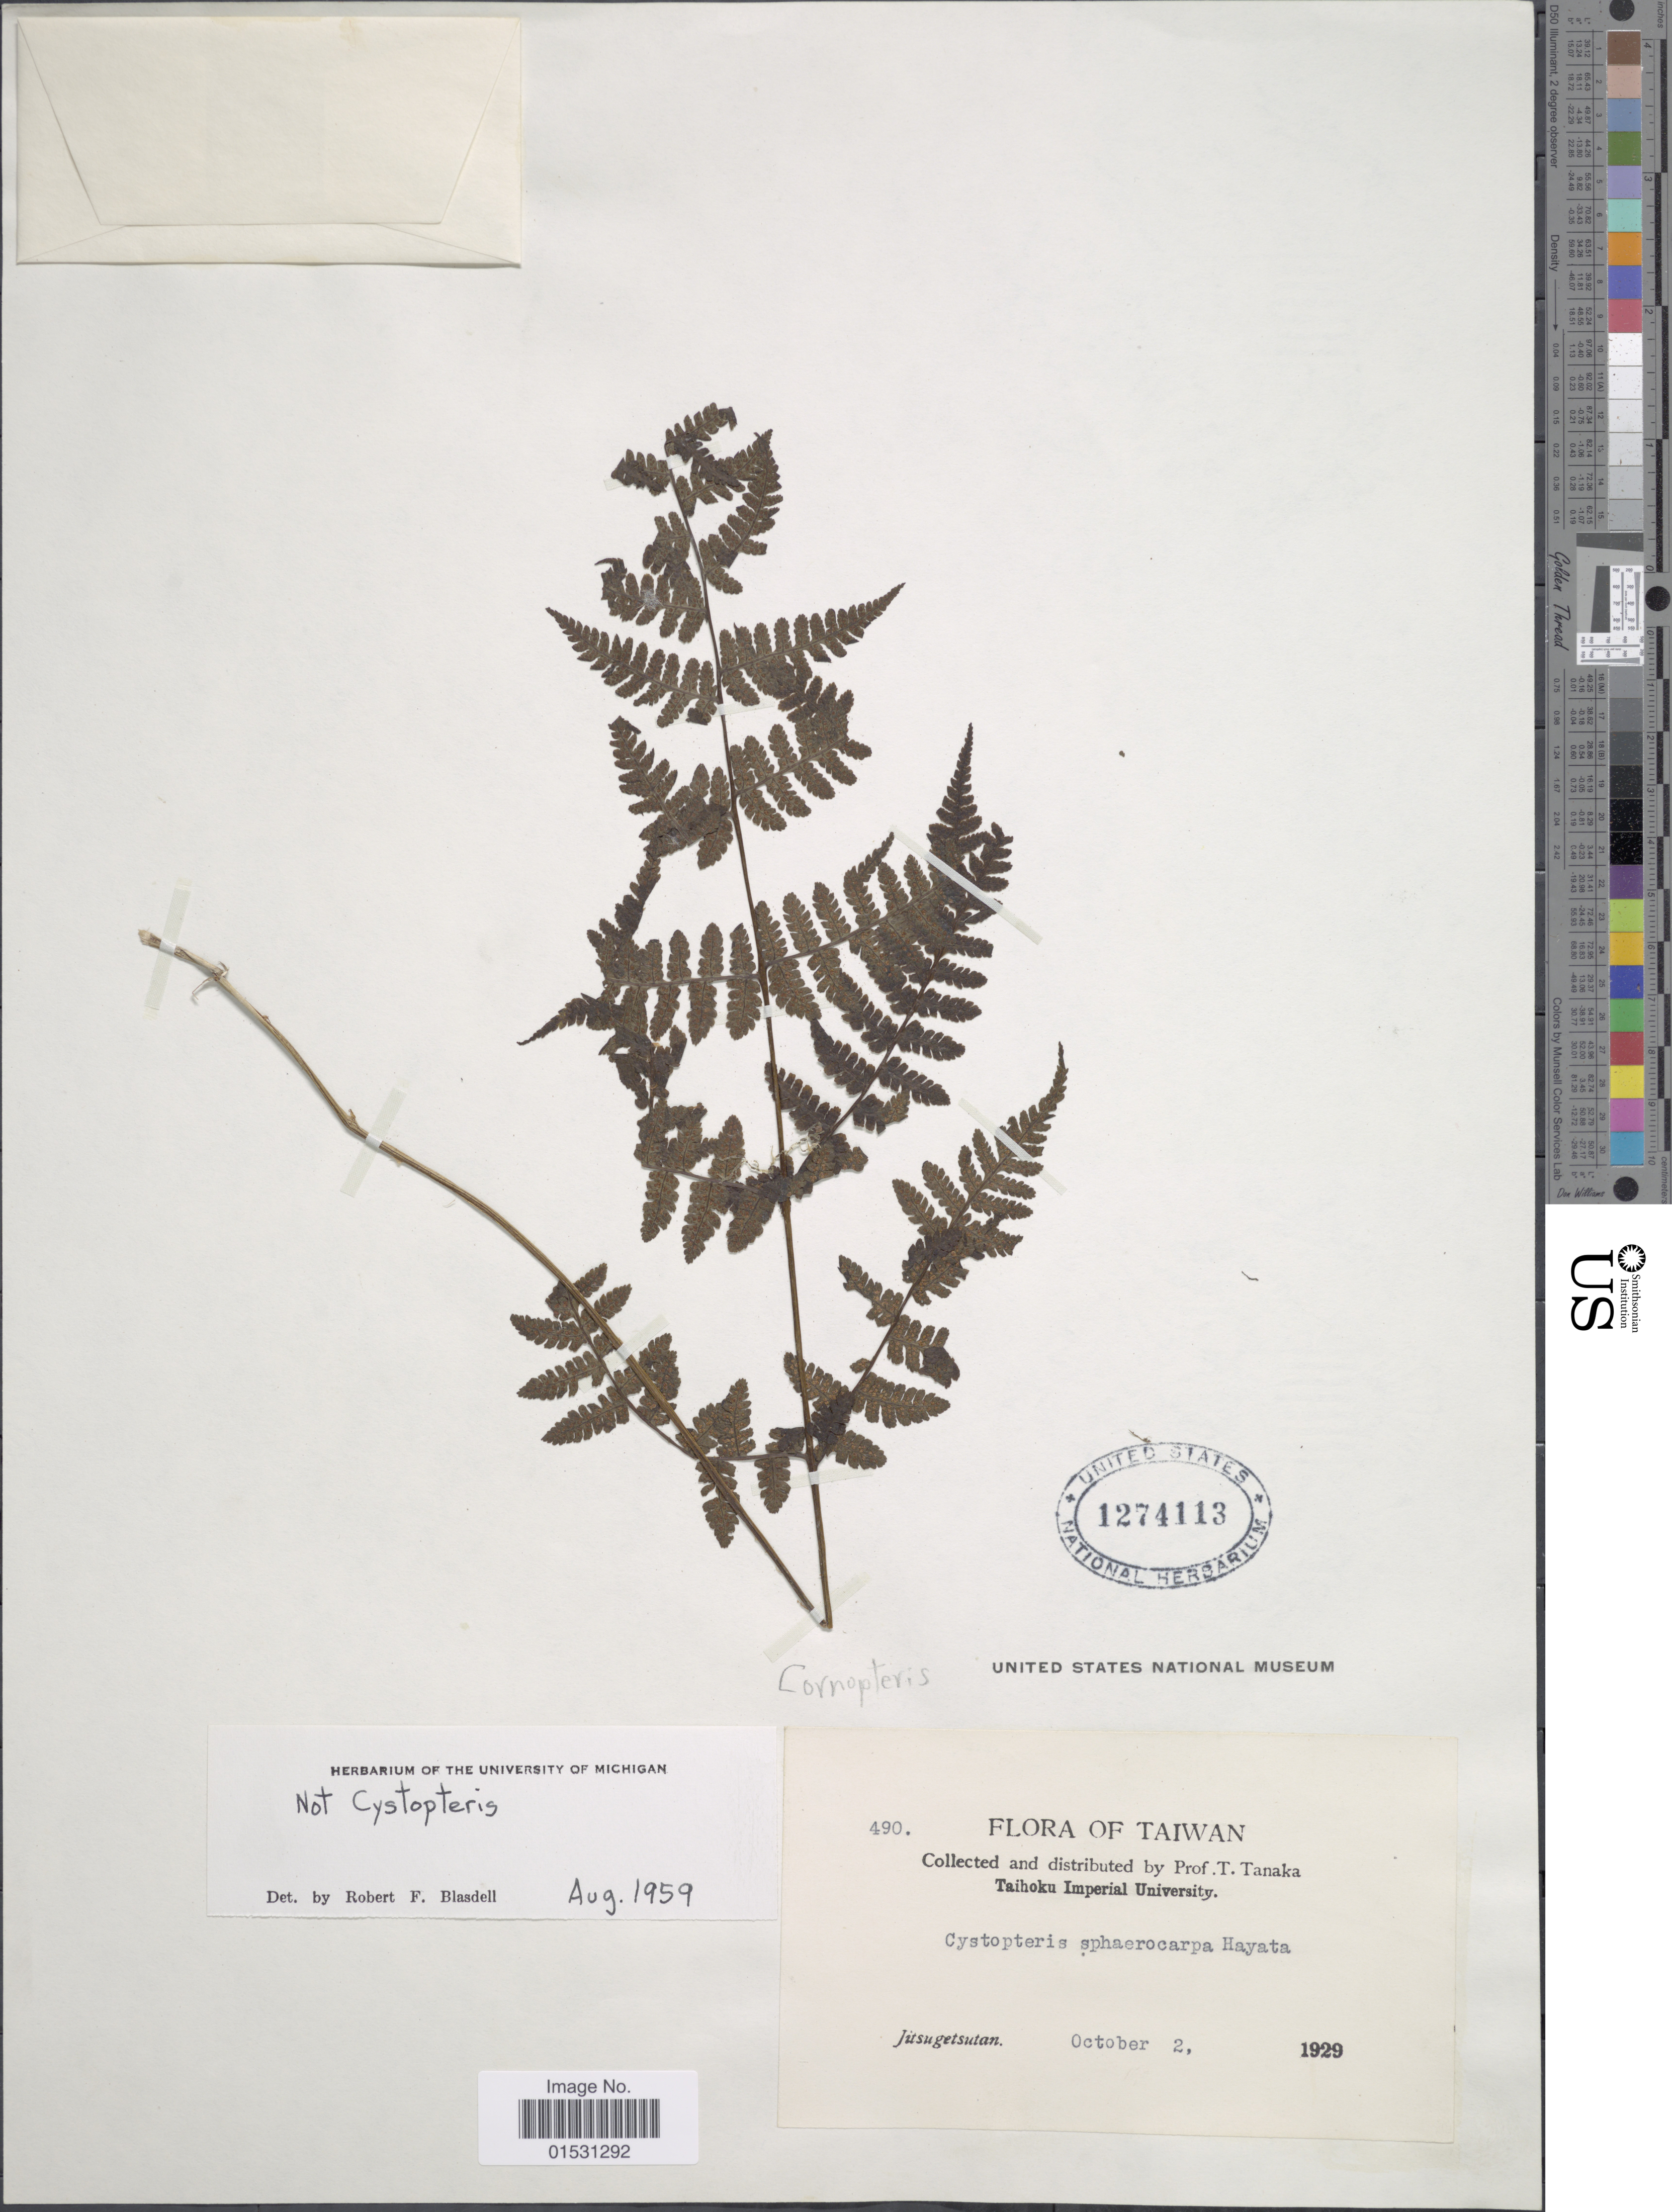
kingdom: Plantae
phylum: Tracheophyta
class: Polypodiopsida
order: Polypodiales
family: Athyriaceae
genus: Athyrium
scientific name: Athyrium sp.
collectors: T. Tanaka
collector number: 490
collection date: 1929-10-02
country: Taiwan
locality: Jitsugetsutan.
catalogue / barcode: US 1274113